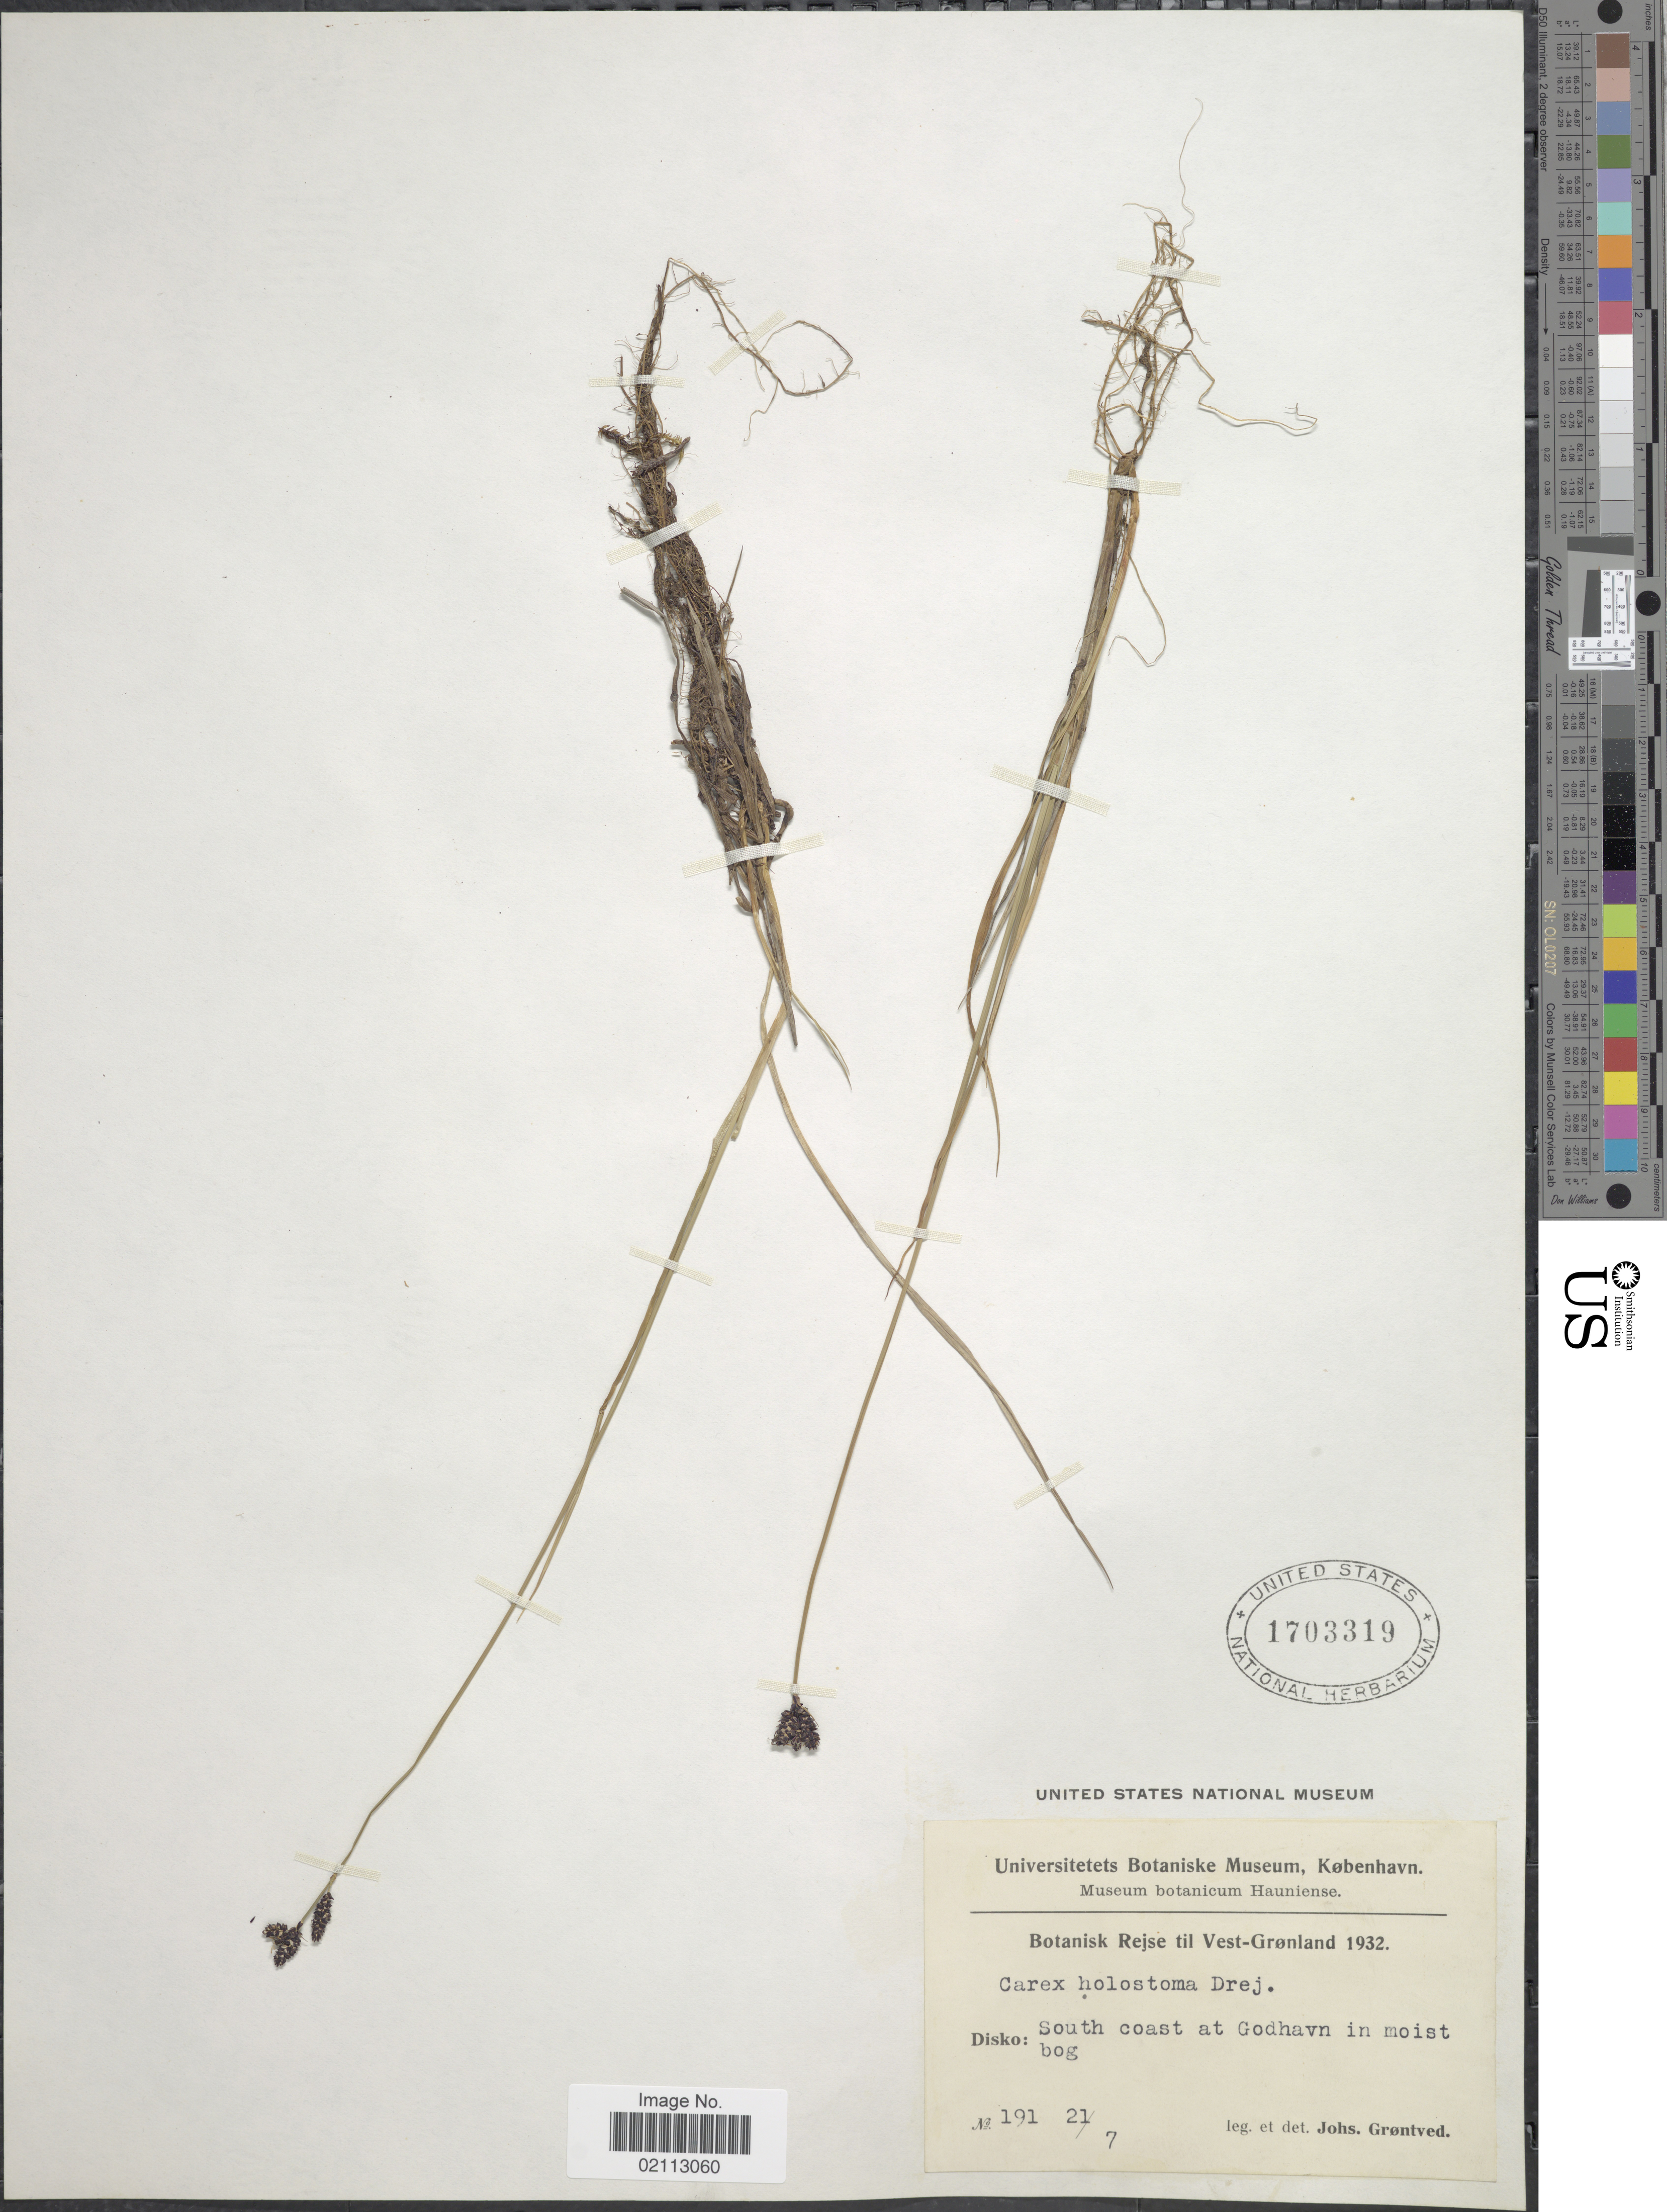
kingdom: Plantae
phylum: Tracheophyta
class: Liliopsida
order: Poales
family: Cyperaceae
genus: Carex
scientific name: Carex holostoma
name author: Drejer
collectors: J. Grøntved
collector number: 191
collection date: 1932-07-21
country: Greenland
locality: Vest-Gronland. Disko: South coast at Godhavn in moist bog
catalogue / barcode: US 1703319